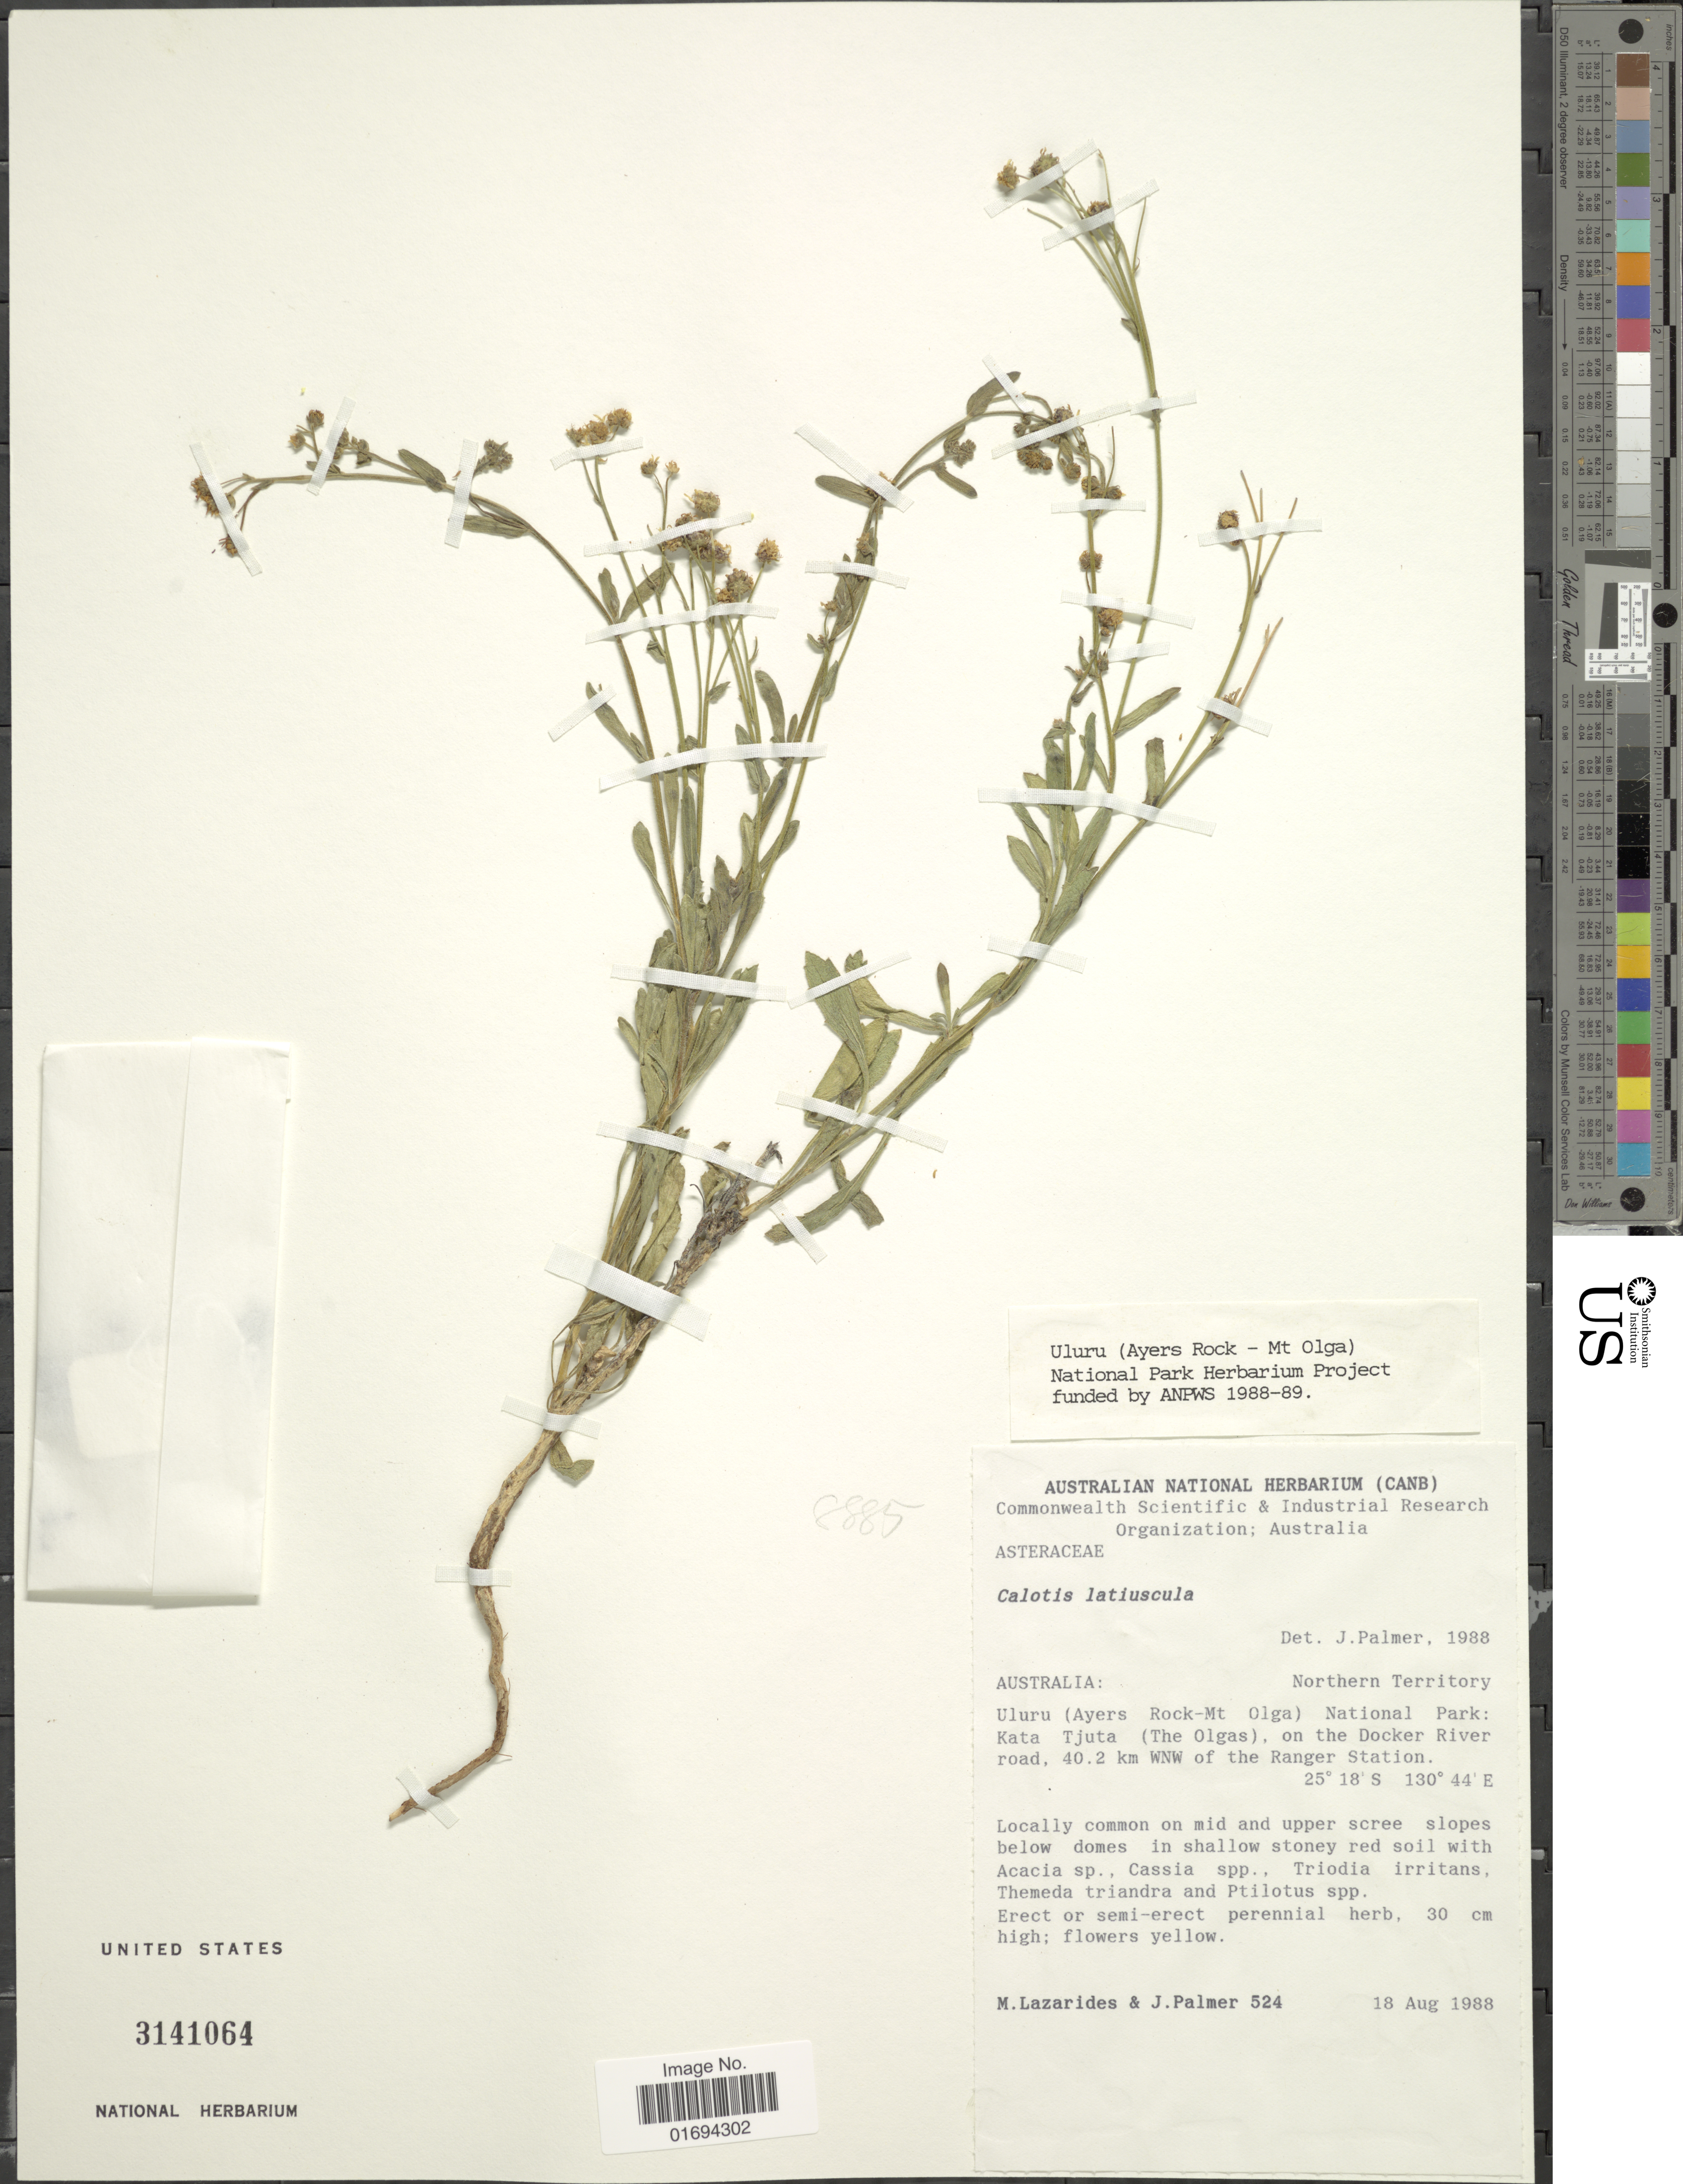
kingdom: Plantae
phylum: Tracheophyta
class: Magnoliopsida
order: Asterales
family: Asteraceae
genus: Calotis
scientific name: Calotis latiuscula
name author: F. Muell. & Tate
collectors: M. Lazarides & J. Palmer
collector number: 524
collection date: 1988-08-18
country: Australia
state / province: Northern Territory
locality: Northern Territory, Uluru (Ayers rock-Mt Olga) National Park: Kata Tjuta (The Olgas)), on the Docker River road, 40.2 km WNW of the Ranger Station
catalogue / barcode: US 3141064